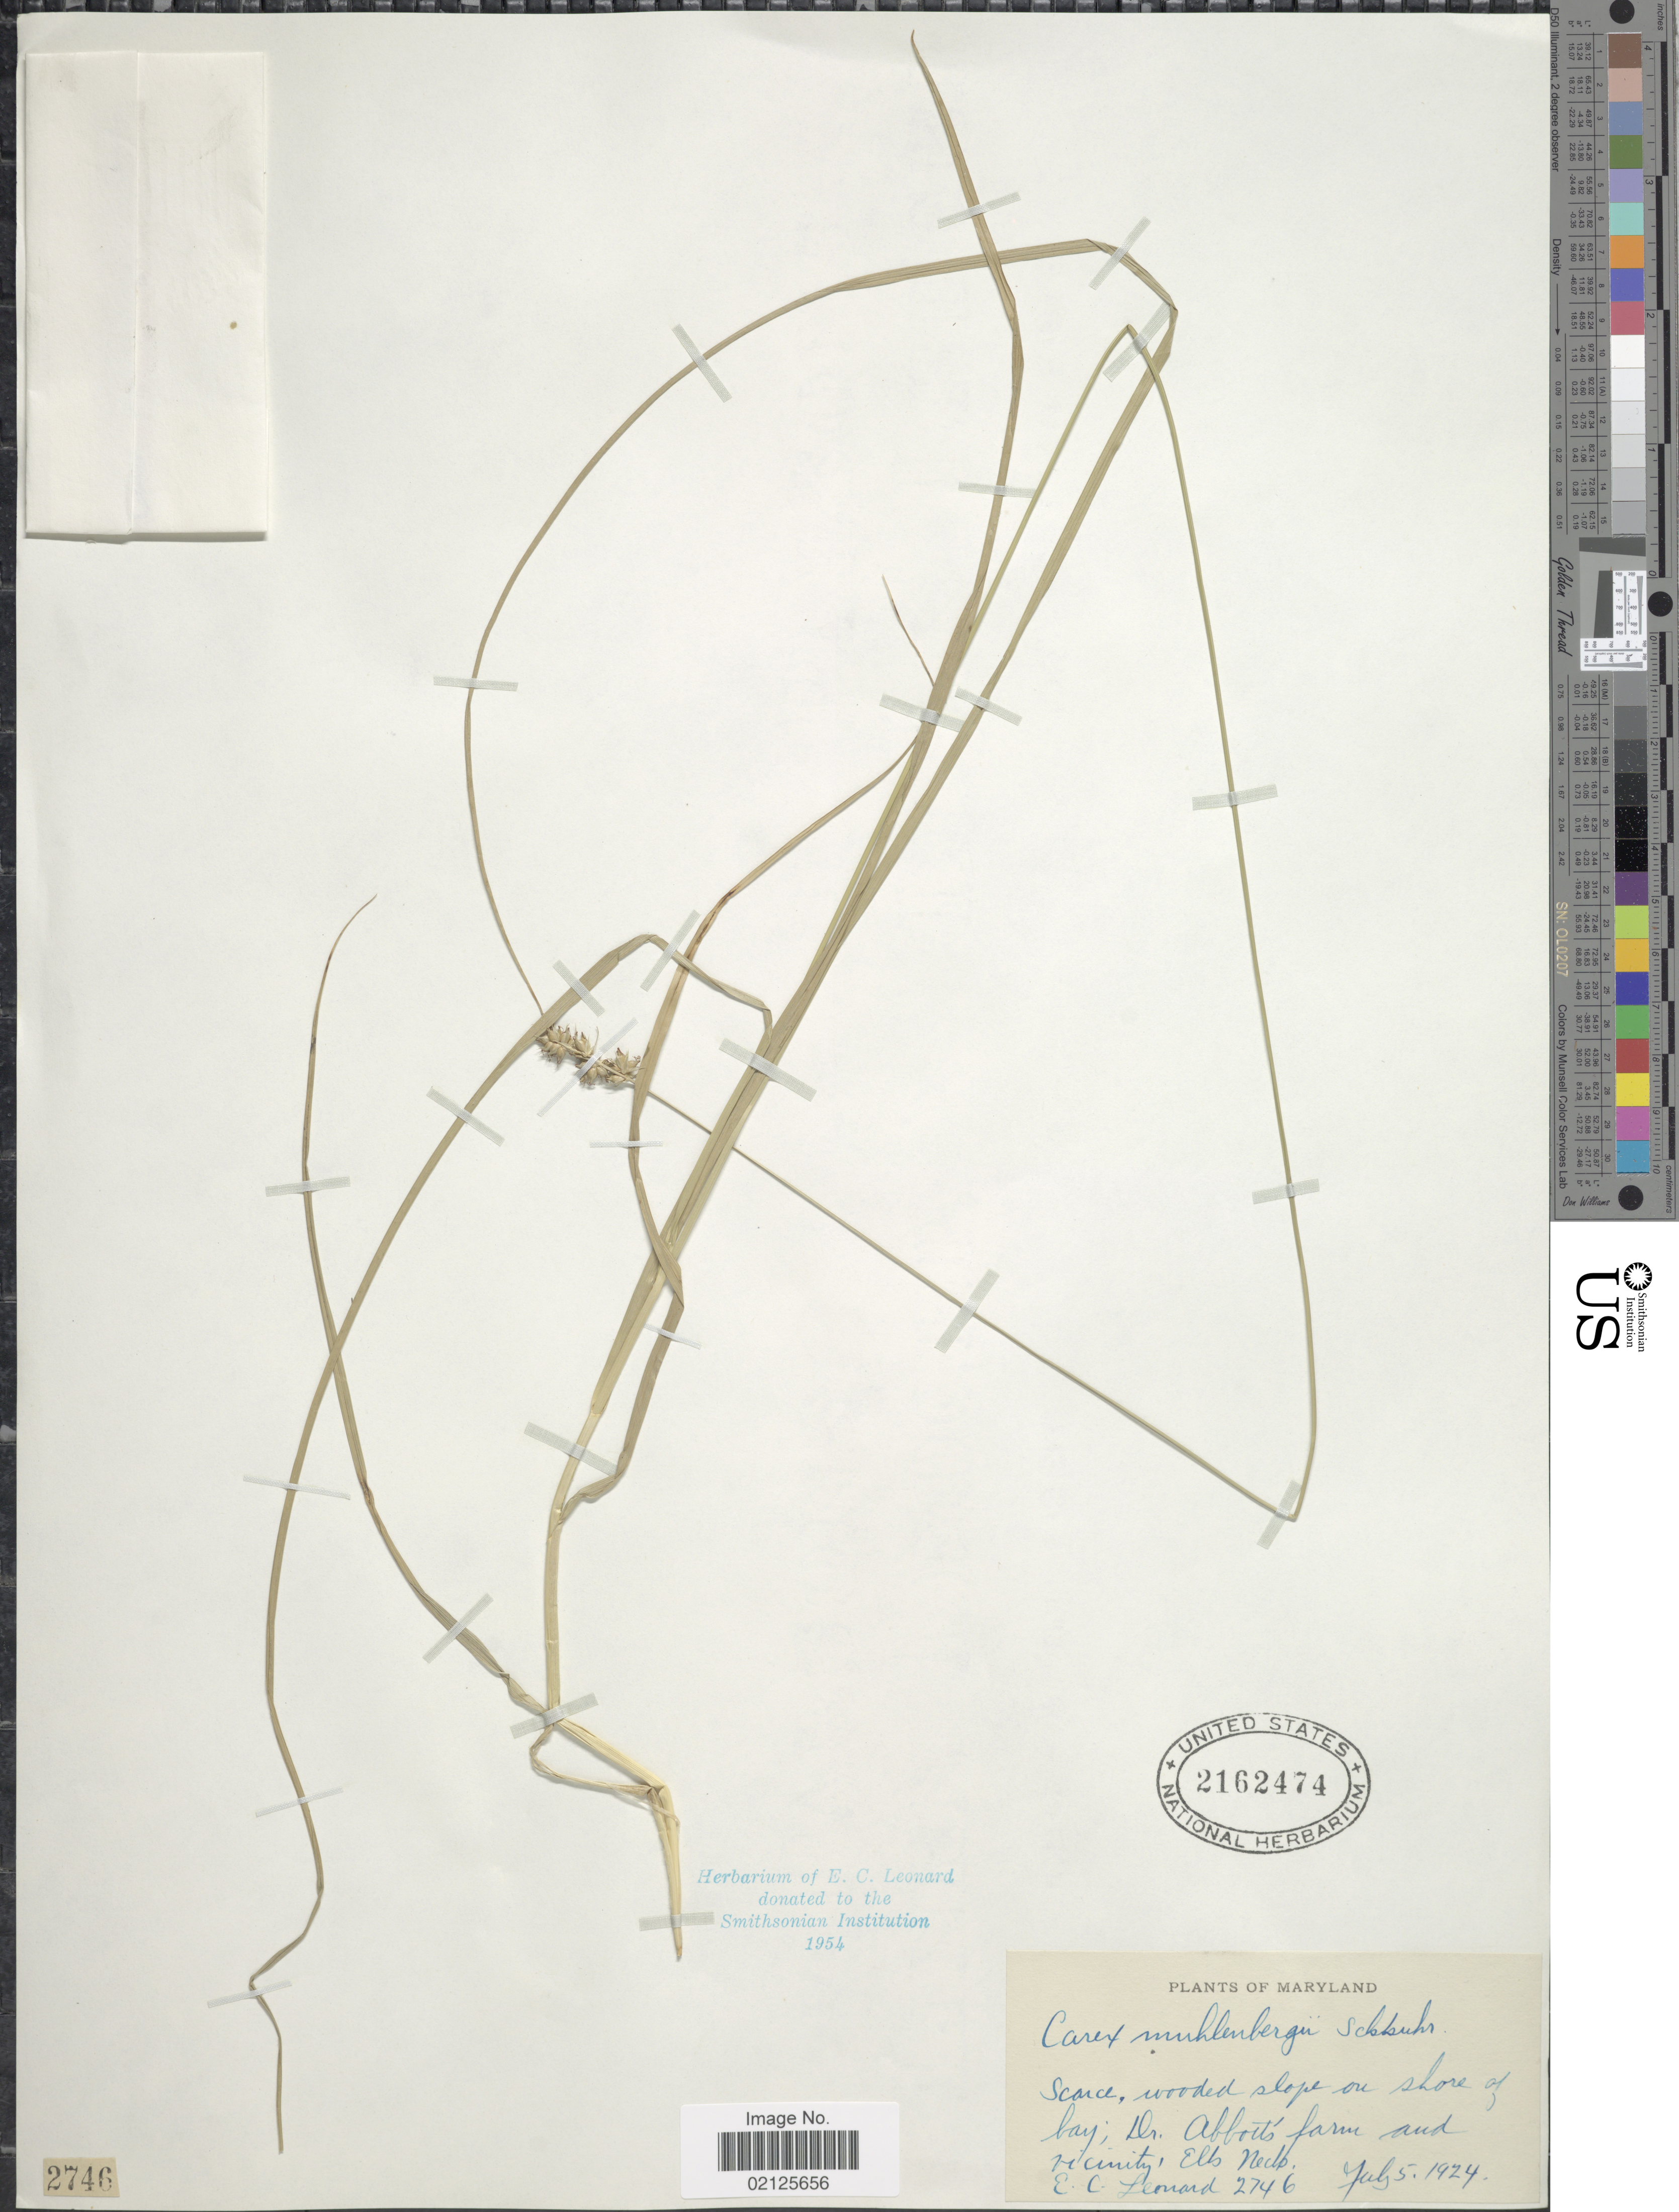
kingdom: Plantae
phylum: Tracheophyta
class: Liliopsida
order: Poales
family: Cyperaceae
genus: Carex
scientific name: Carex muehlenbergii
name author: Willd.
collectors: E. C. Leonard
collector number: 2746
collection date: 1924-07-05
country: United States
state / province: Maryland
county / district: Cecil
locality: Slope on shore of bay; Dr Abbott's farm and vicinity, Elkneck.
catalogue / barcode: US 2162474